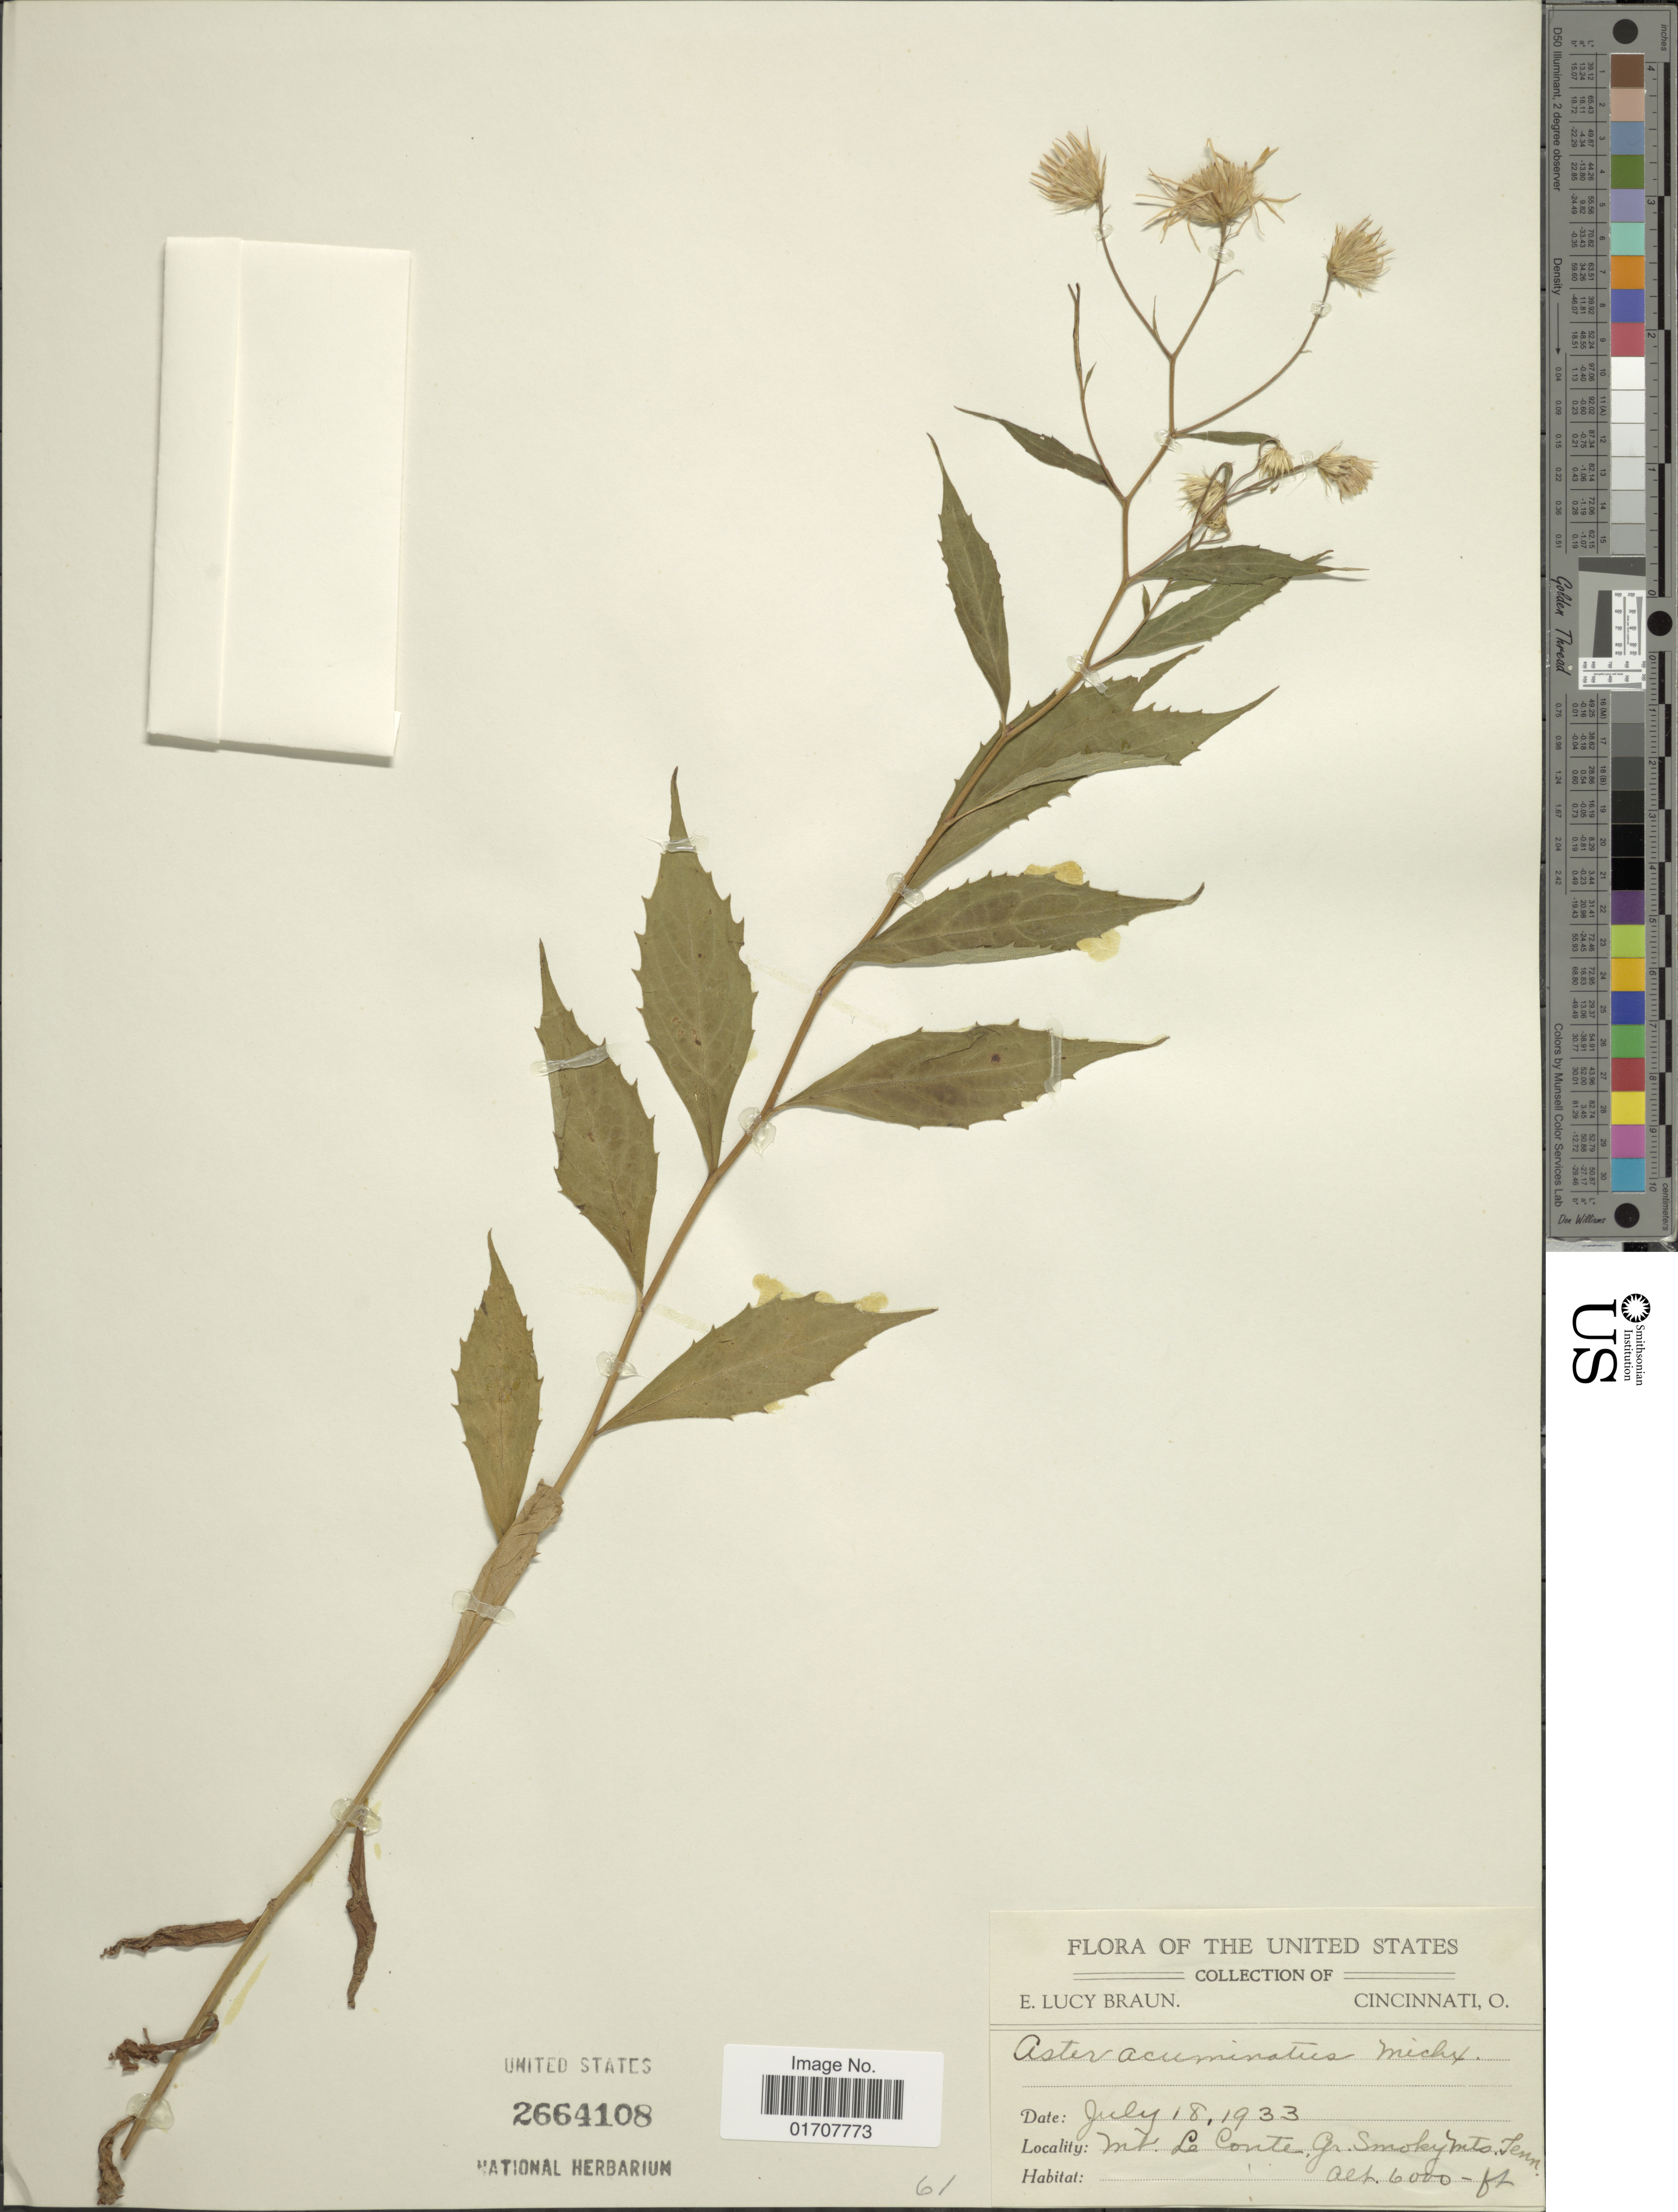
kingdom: Plantae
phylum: Tracheophyta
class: Magnoliopsida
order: Asterales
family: Asteraceae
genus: Oclemena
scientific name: Oclemena acuminata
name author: (Michx.) Greene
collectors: E. L. Braun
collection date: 1933-07-18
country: United States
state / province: Tennessee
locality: Mt. Le Conte, gr. Smokey Mts., Tenn.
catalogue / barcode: US 2664108